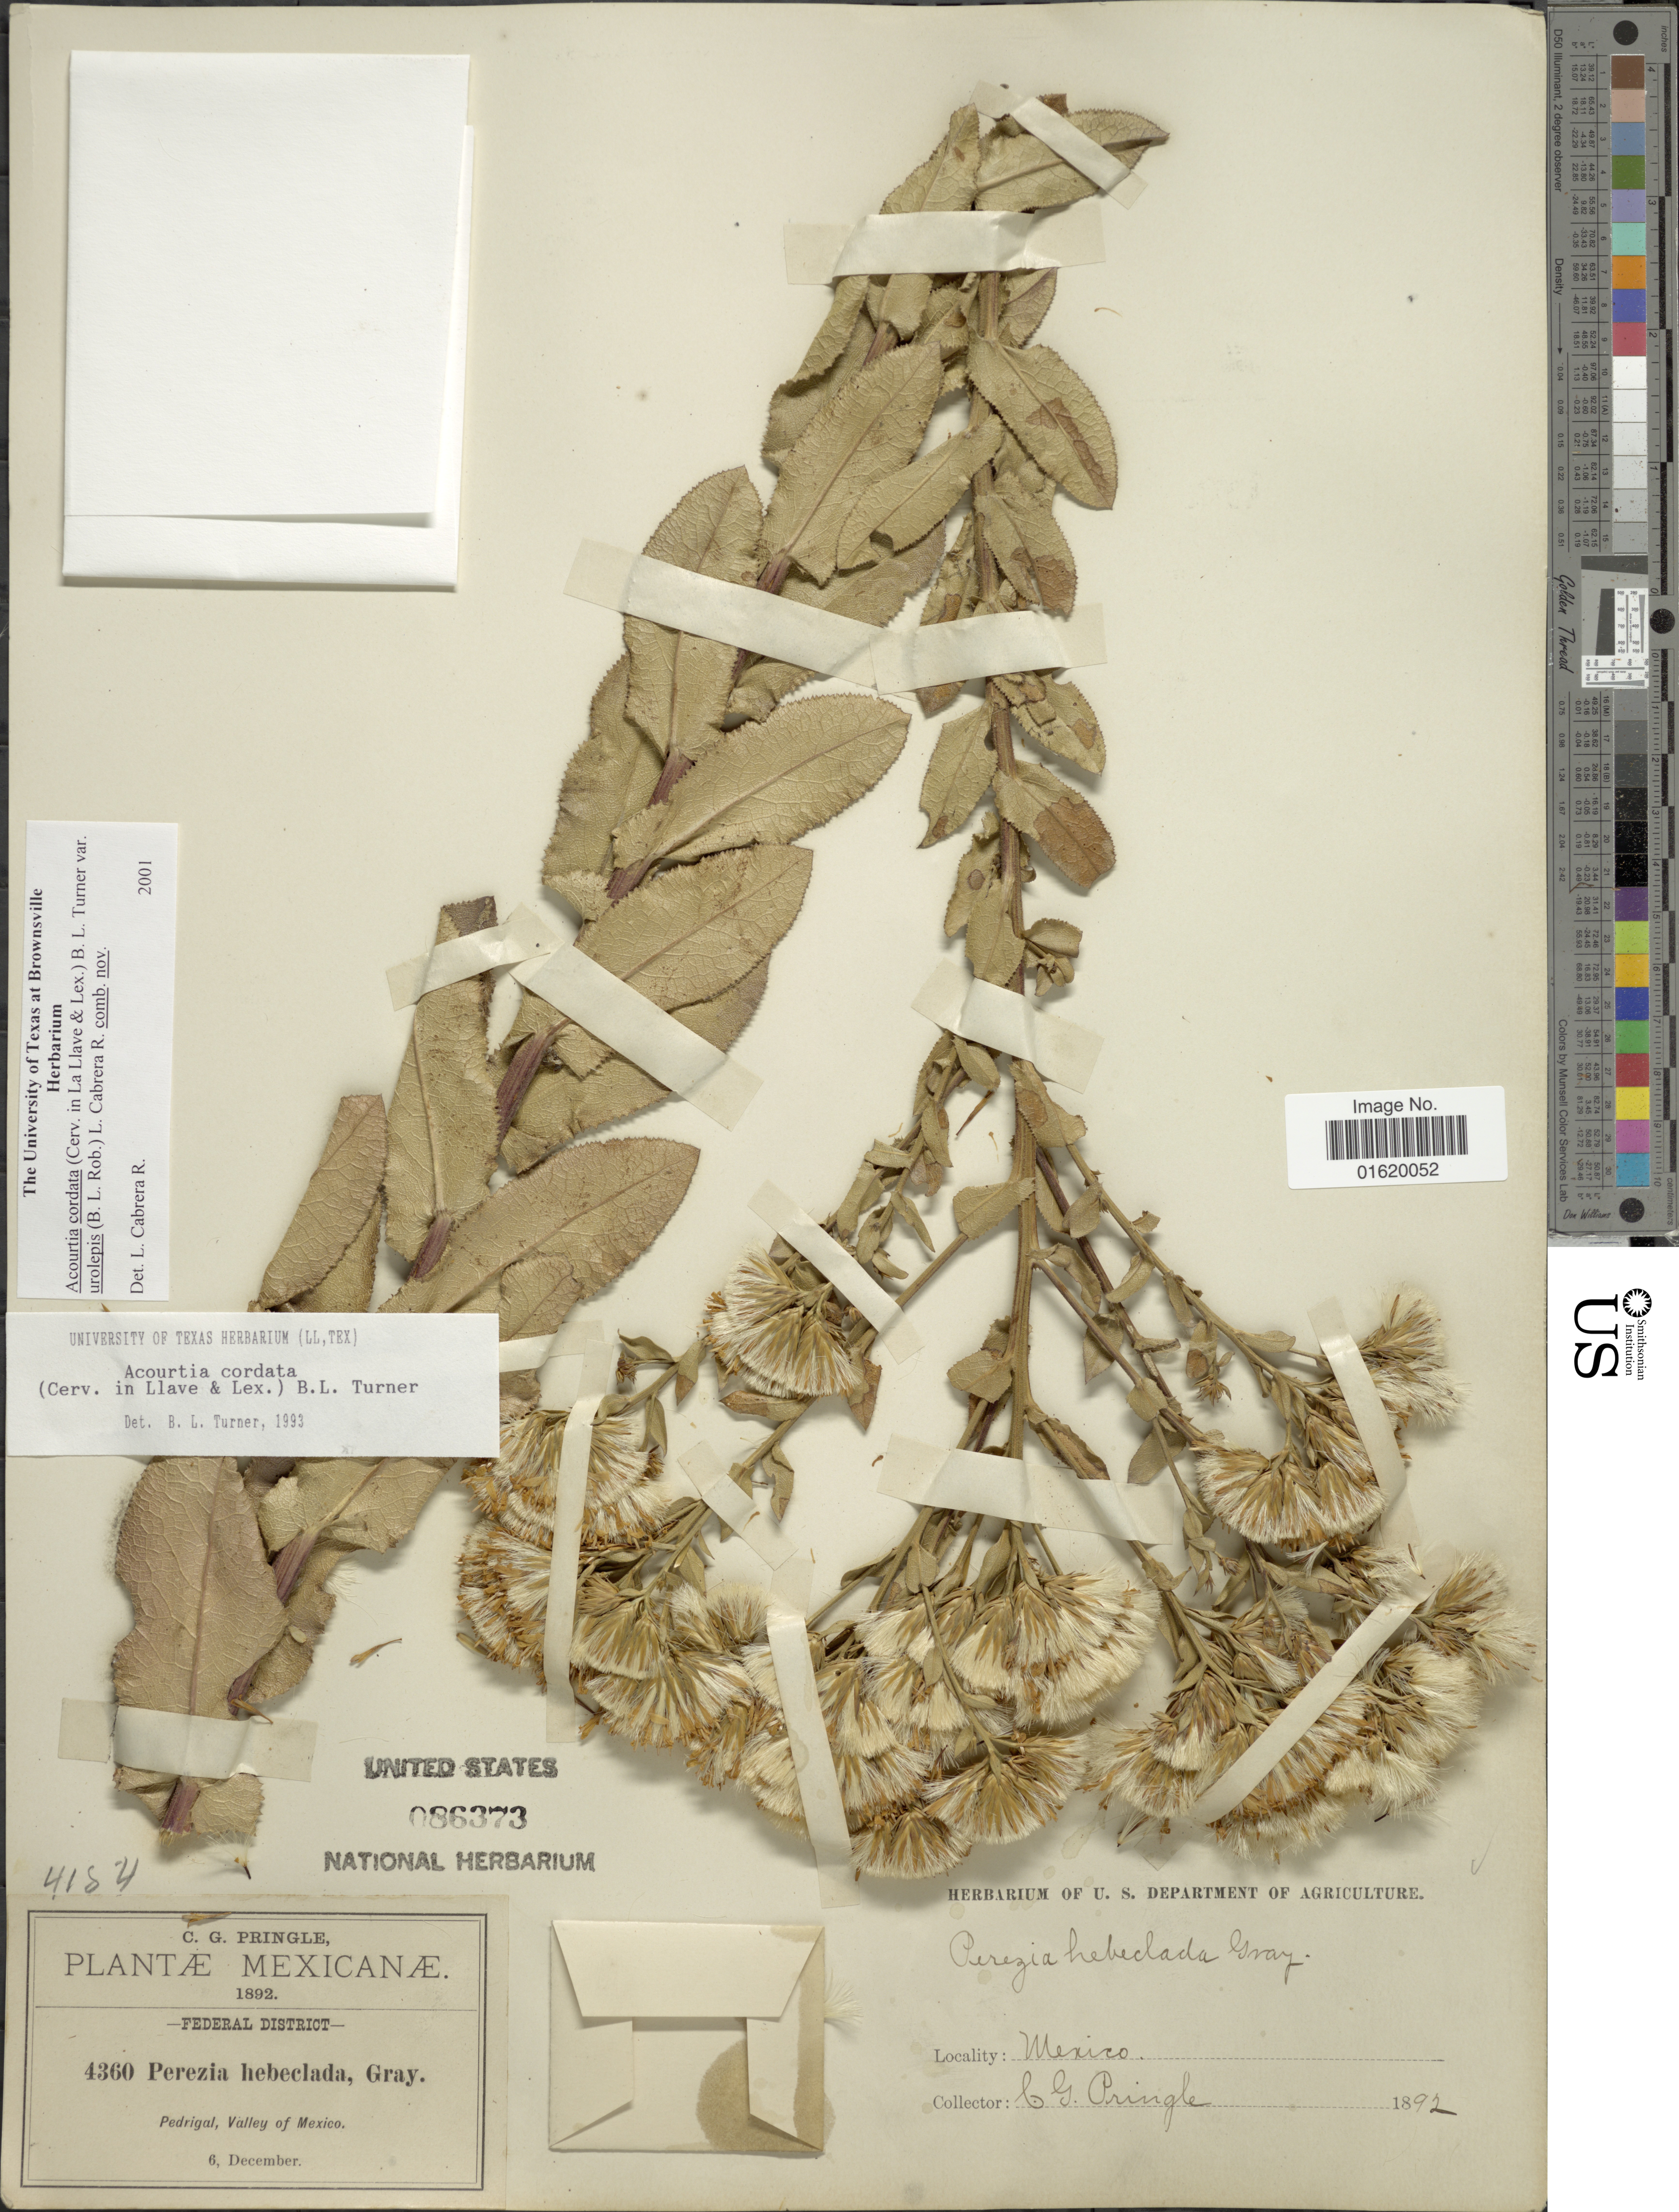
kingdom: Plantae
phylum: Tracheophyta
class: Magnoliopsida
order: Asterales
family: Asteraceae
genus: Acourtia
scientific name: Acourtia cordata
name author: (Cerv.) B.L. Turner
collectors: C. G. Pringle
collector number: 4360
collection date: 1892-12-06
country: Mexico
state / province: Distrito Federal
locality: Federal District, Pedrigal, Valley of Mexico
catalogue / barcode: US 86373